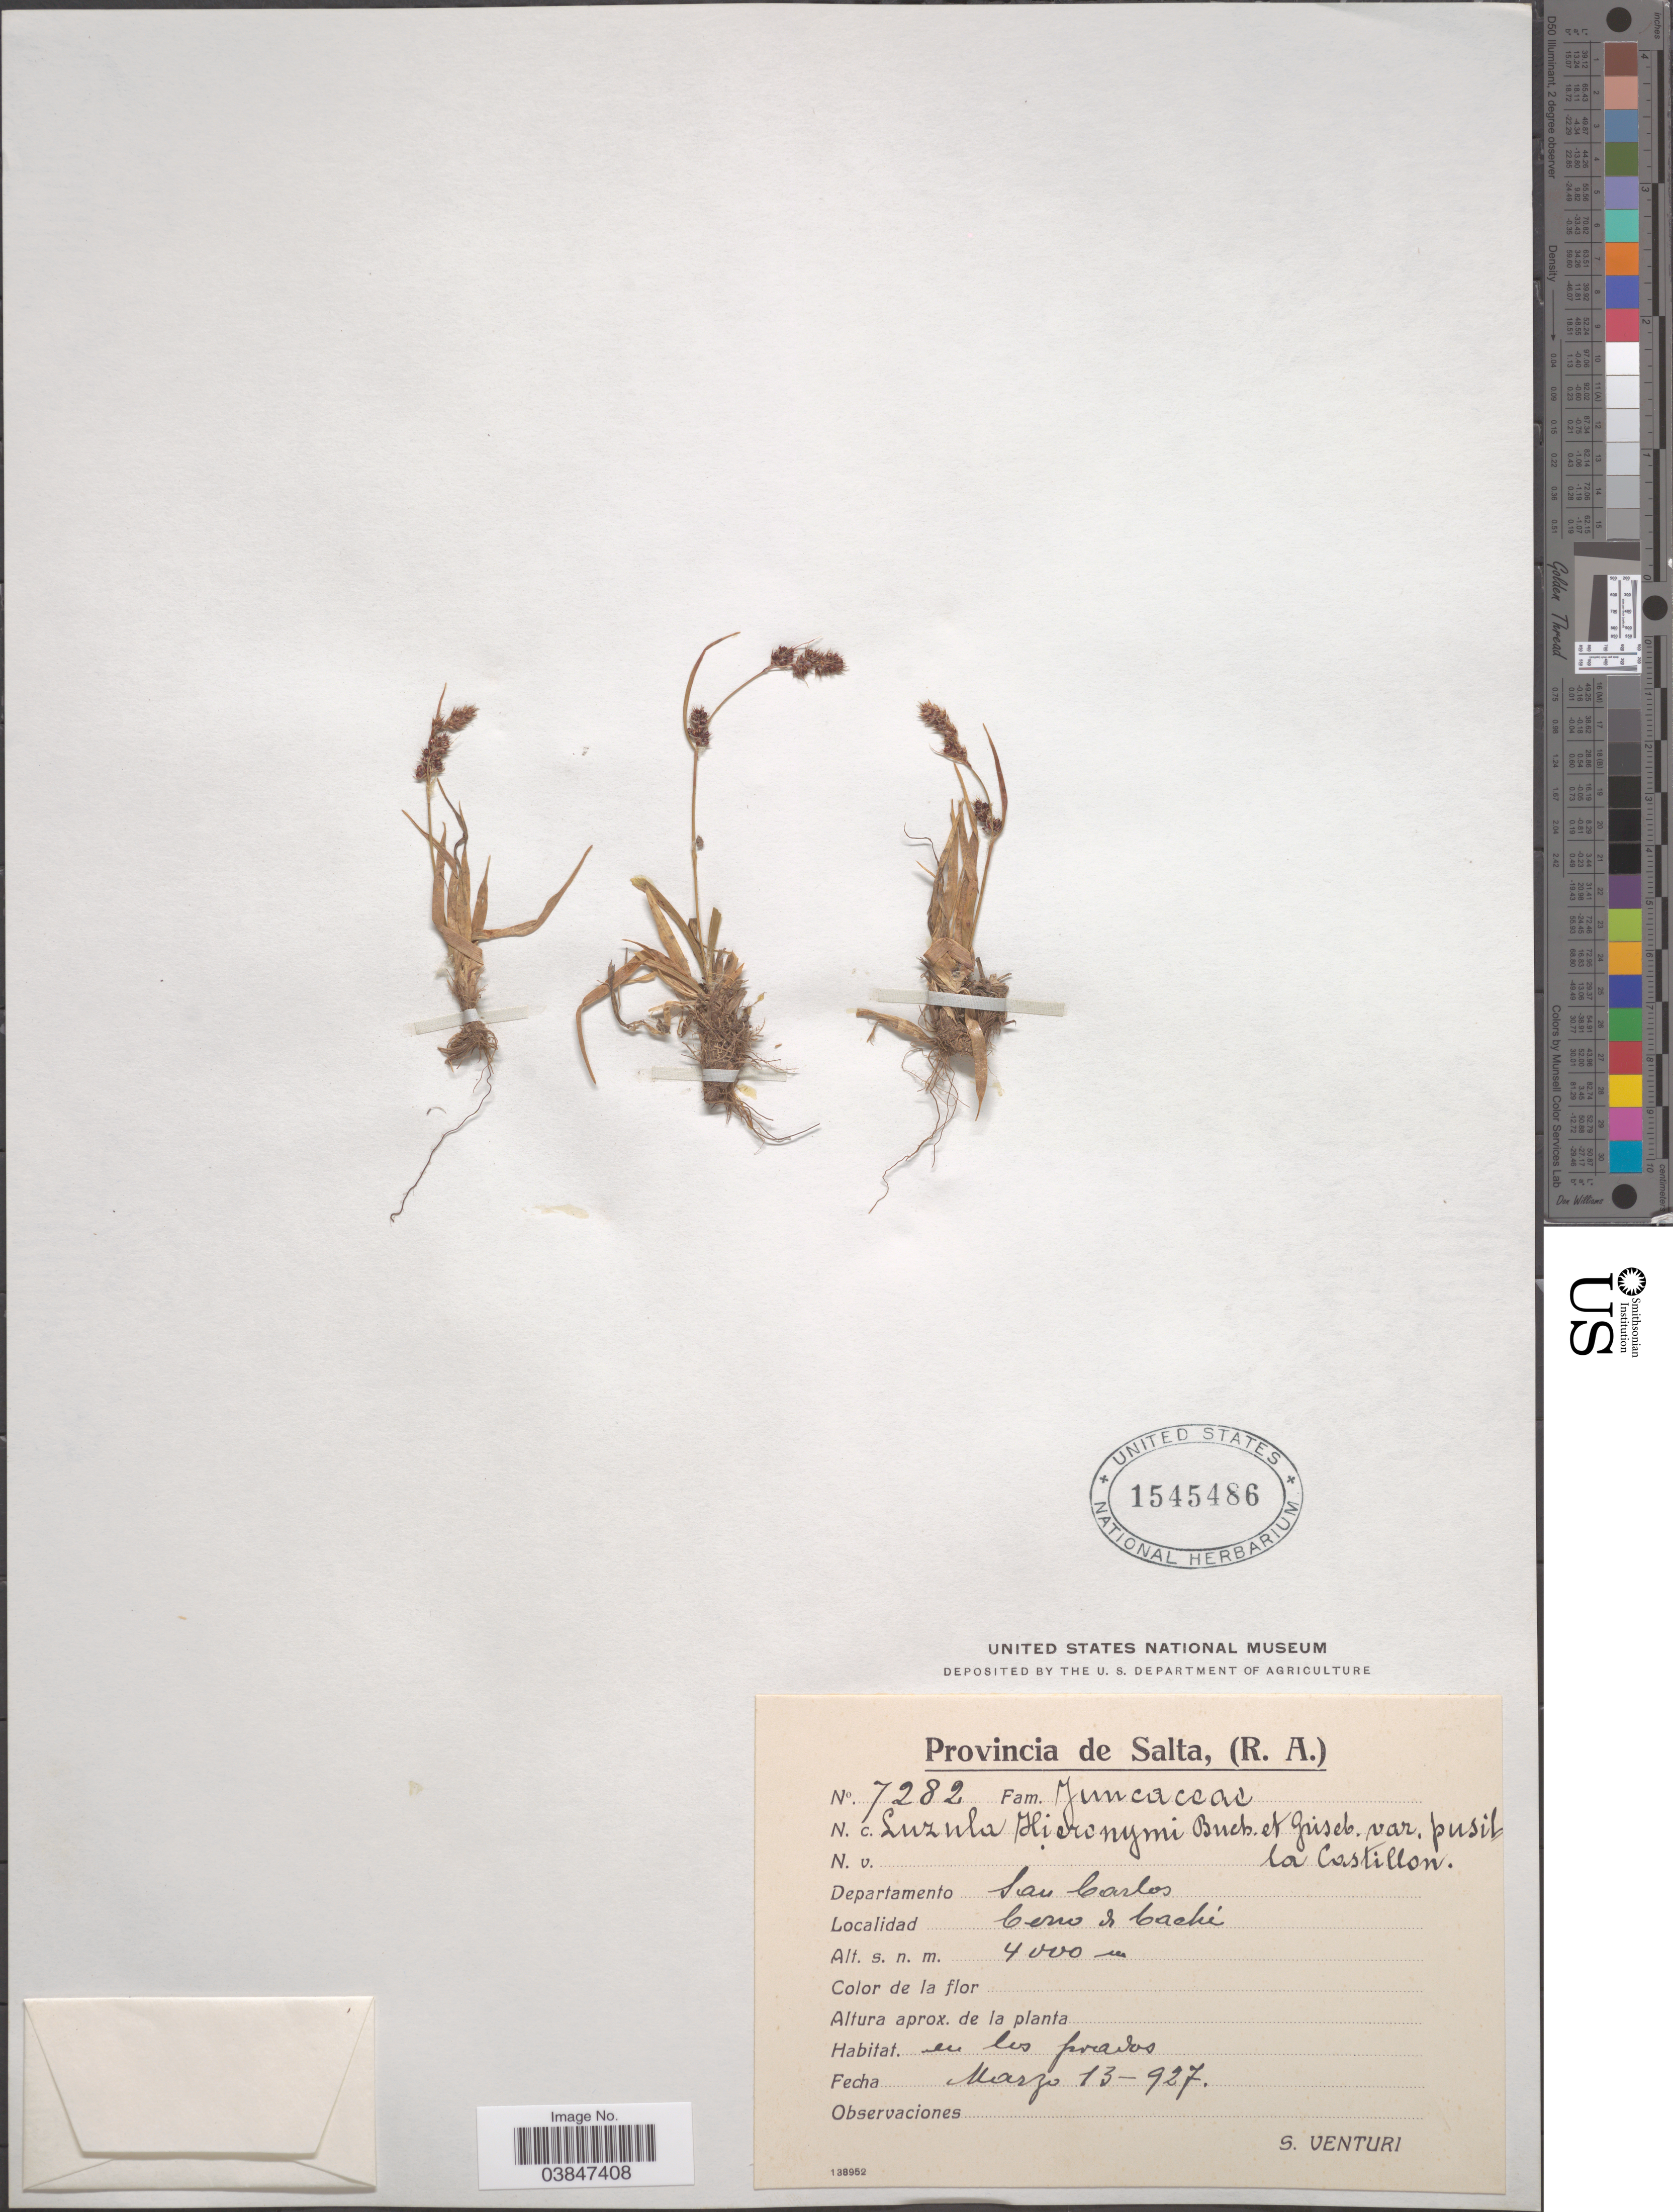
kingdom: Plantae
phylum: Tracheophyta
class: Liliopsida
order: Poales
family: Juncaceae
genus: Luzula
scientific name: Luzula hieronymi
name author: Buchenau & Griseb.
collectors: S. Venturi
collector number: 7282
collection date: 1927-03-13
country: Argentina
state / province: Salta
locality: Departamento San Carlos. Cerro de Cachi. En los pravos.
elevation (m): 4000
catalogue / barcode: US 1545486